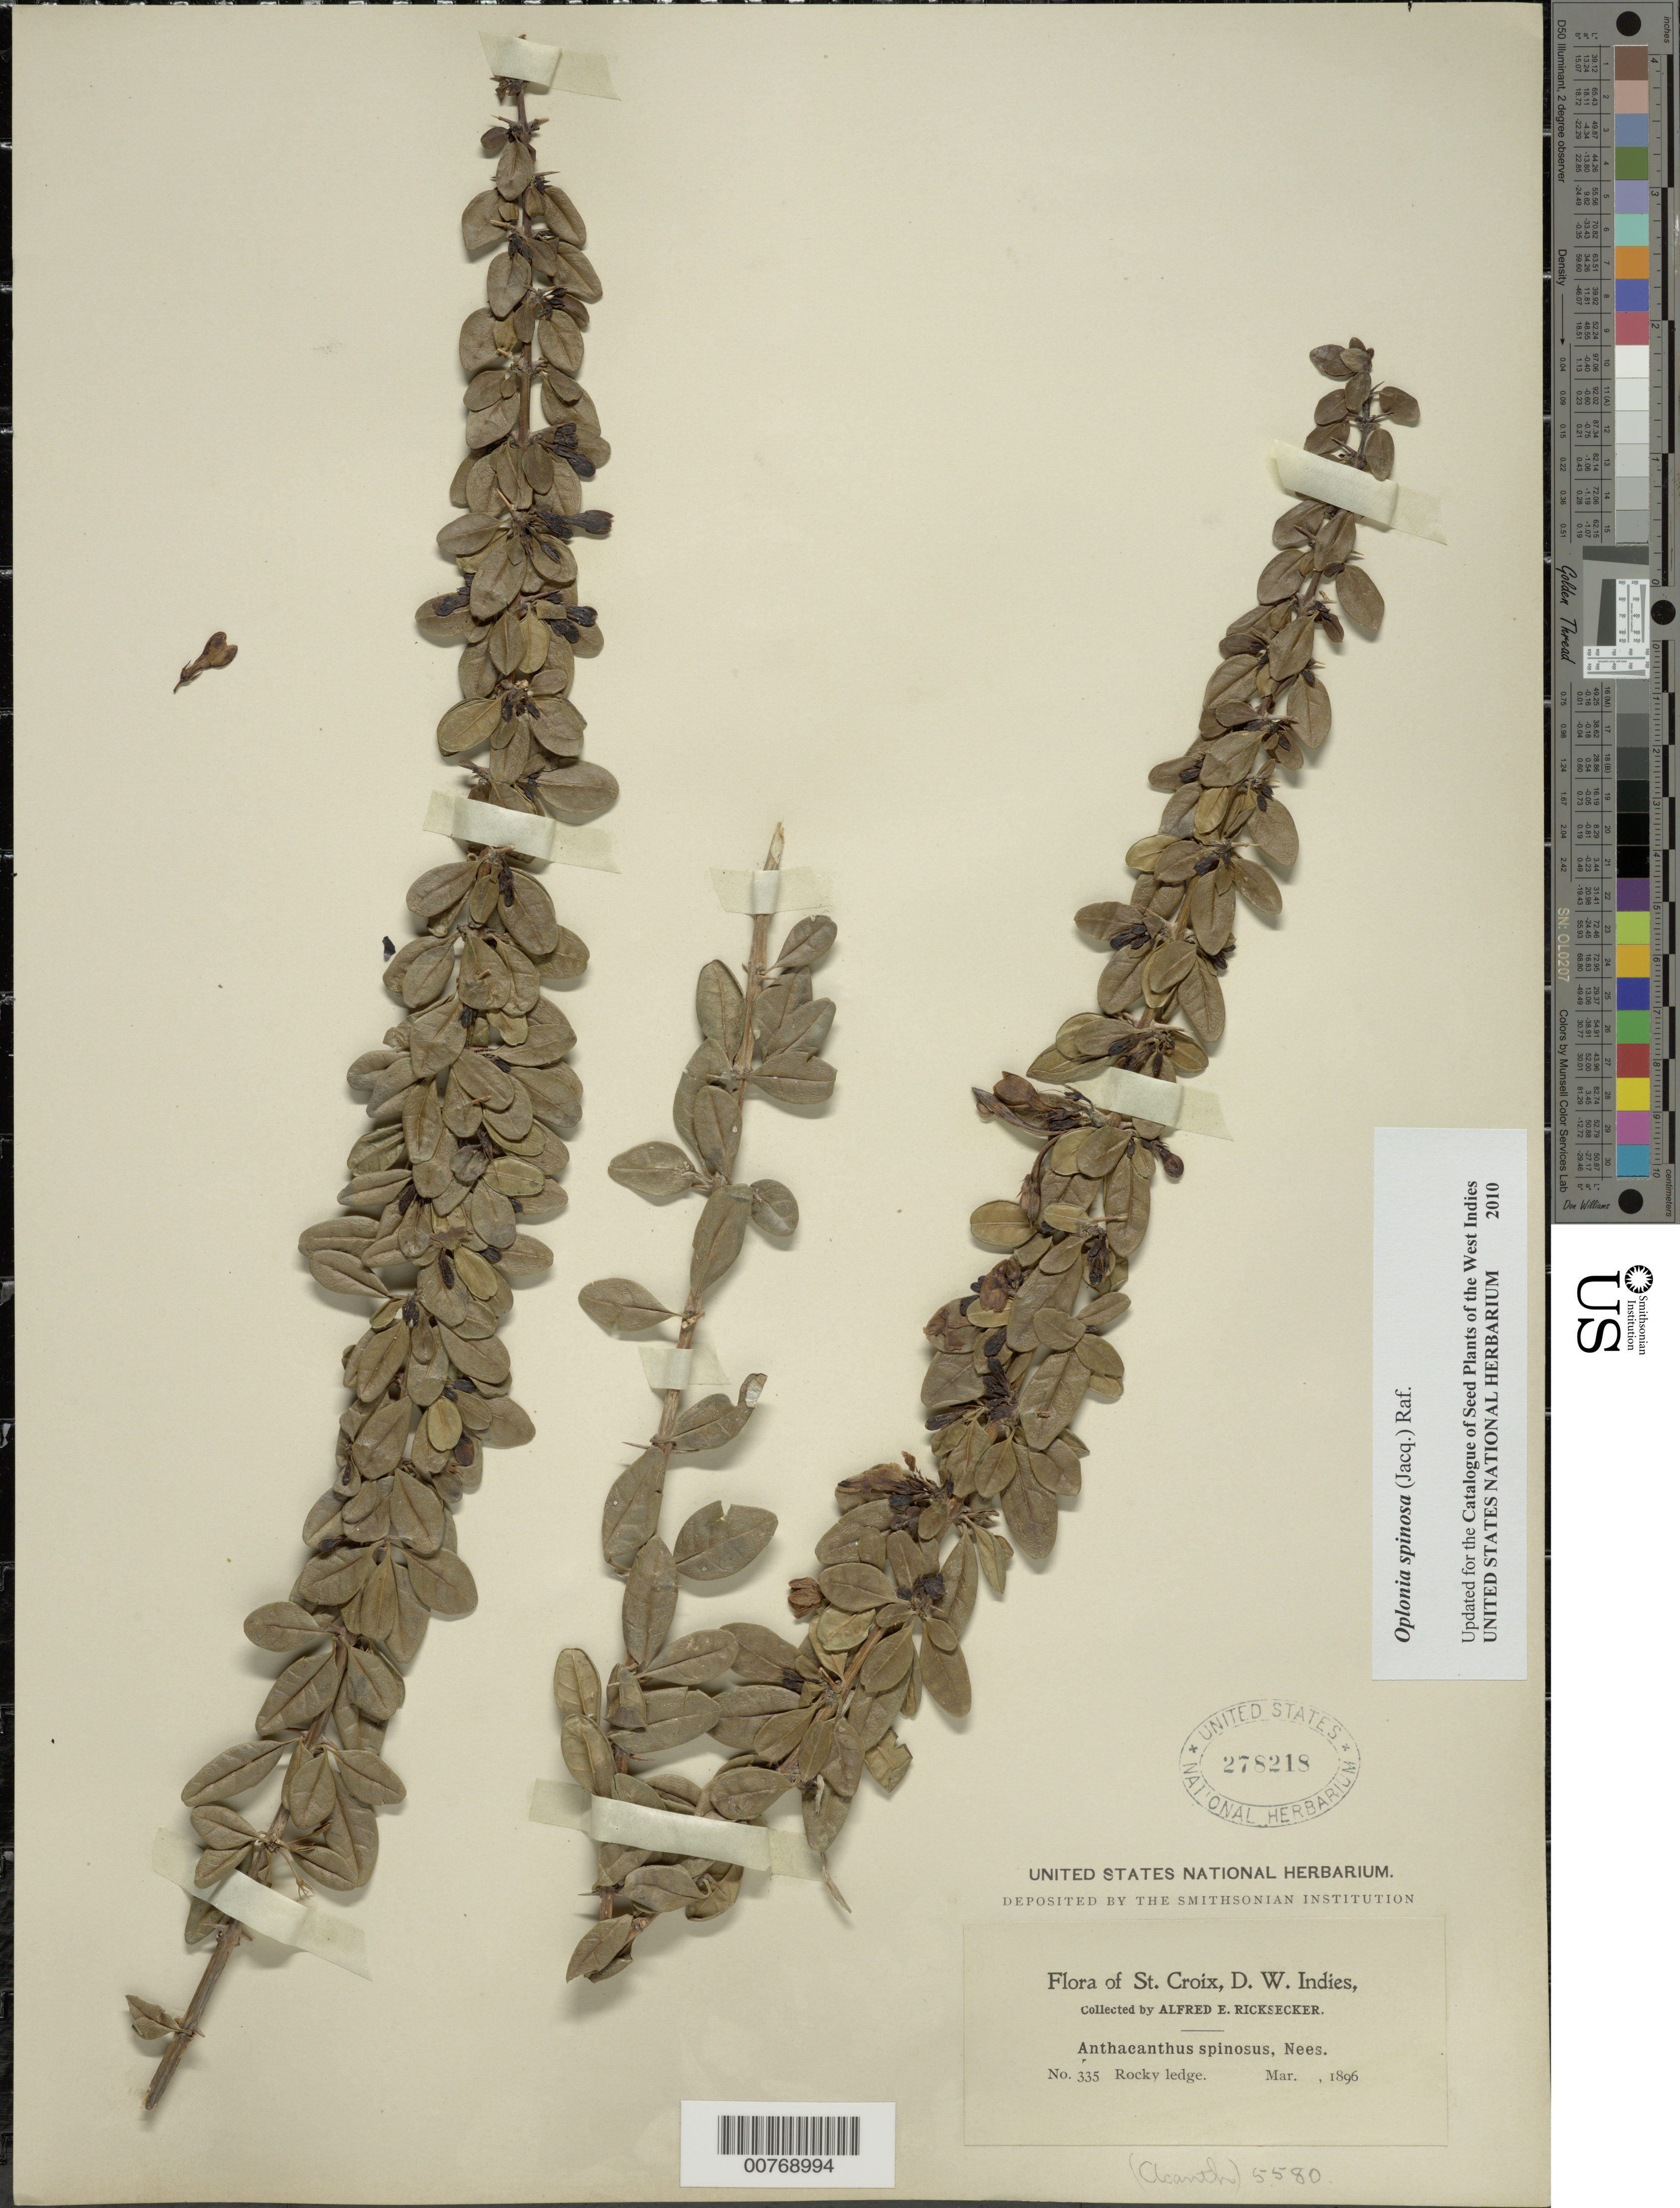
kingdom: Plantae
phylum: Tracheophyta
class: Magnoliopsida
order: Lamiales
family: Acanthaceae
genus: Oplonia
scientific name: Oplonia spinosa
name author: Raf.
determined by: Acevedo-Rodríguez, P., (BOT), Smithsonian Institution - National Museum of Natural History (UNITED STATES)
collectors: A. E. Ricksecker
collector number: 335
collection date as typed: Mar 1896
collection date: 1896-03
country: U.S. Virgin Islands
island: St. Croix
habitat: Rocky ledge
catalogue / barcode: US 278218